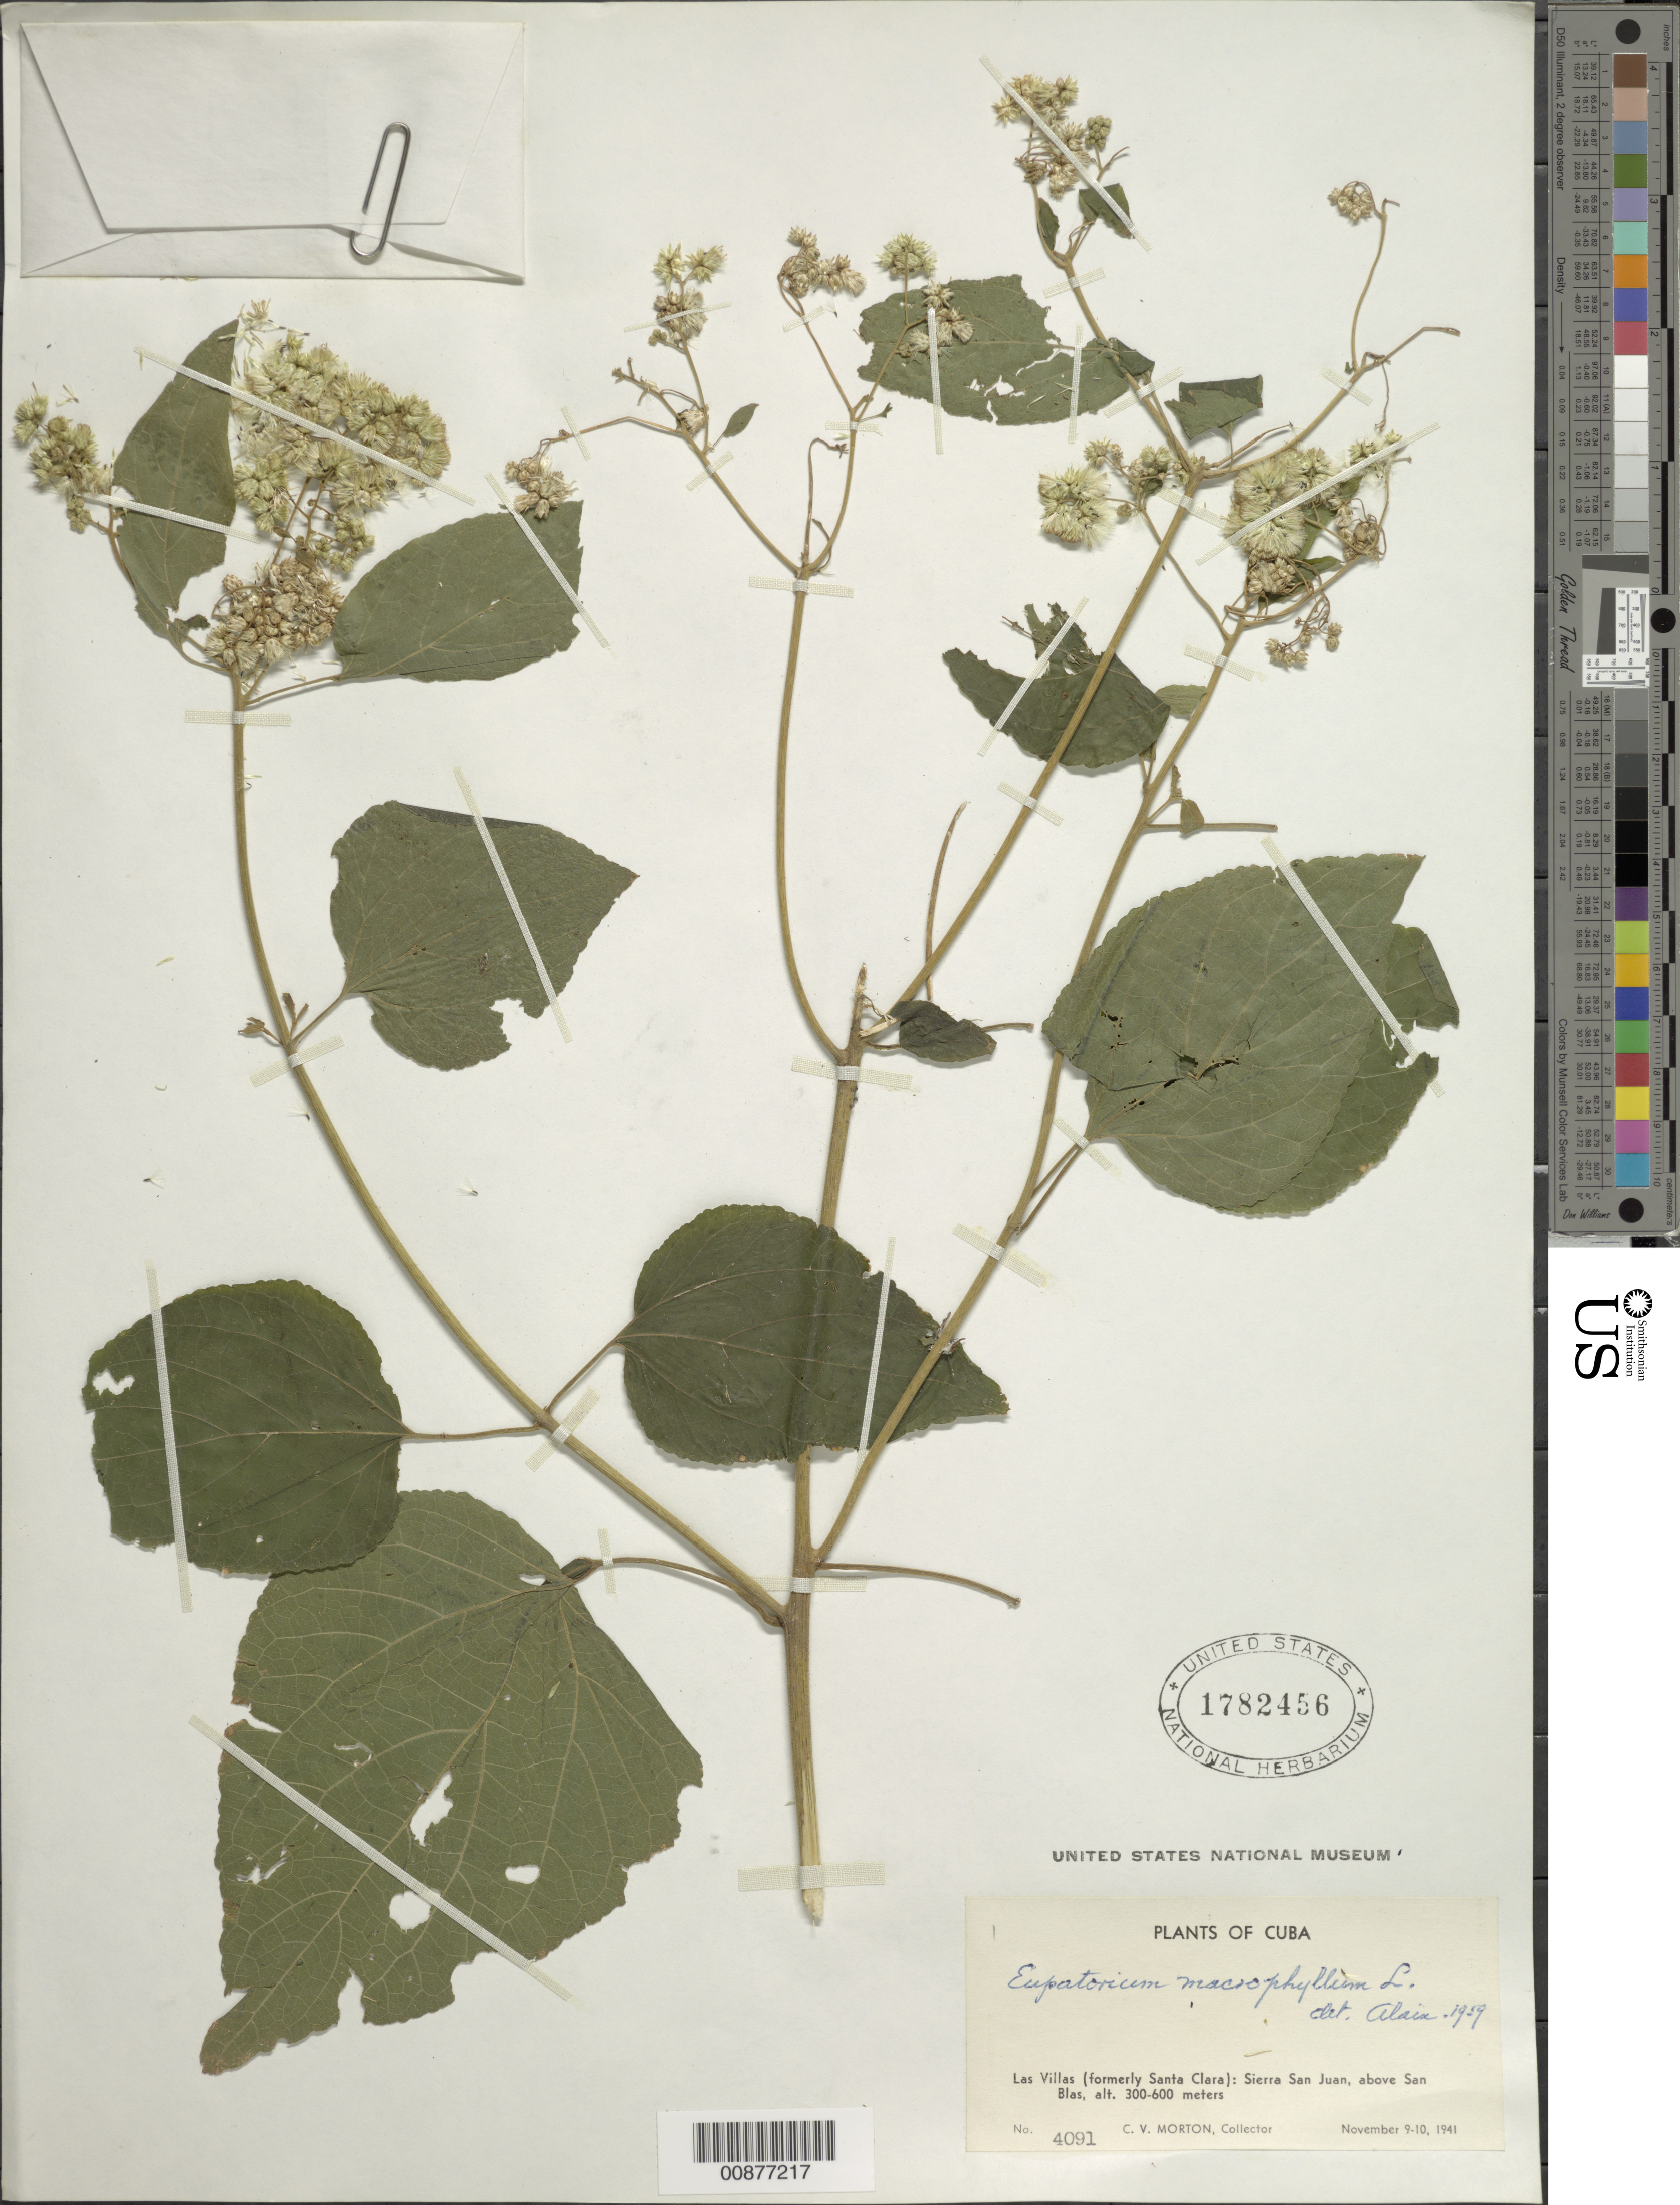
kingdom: Plantae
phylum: Tracheophyta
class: Magnoliopsida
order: Asterales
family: Asteraceae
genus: Hebeclinium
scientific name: Hebeclinium macrophyllum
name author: (L.) DC.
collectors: C. V. Morton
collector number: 4091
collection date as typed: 09 Nov 1941 to 10 Nov 1941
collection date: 1941-11-09/1941-11-10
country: Cuba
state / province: Las Villas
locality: Sierra San Juan, above San Blas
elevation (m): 300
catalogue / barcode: US 1782456